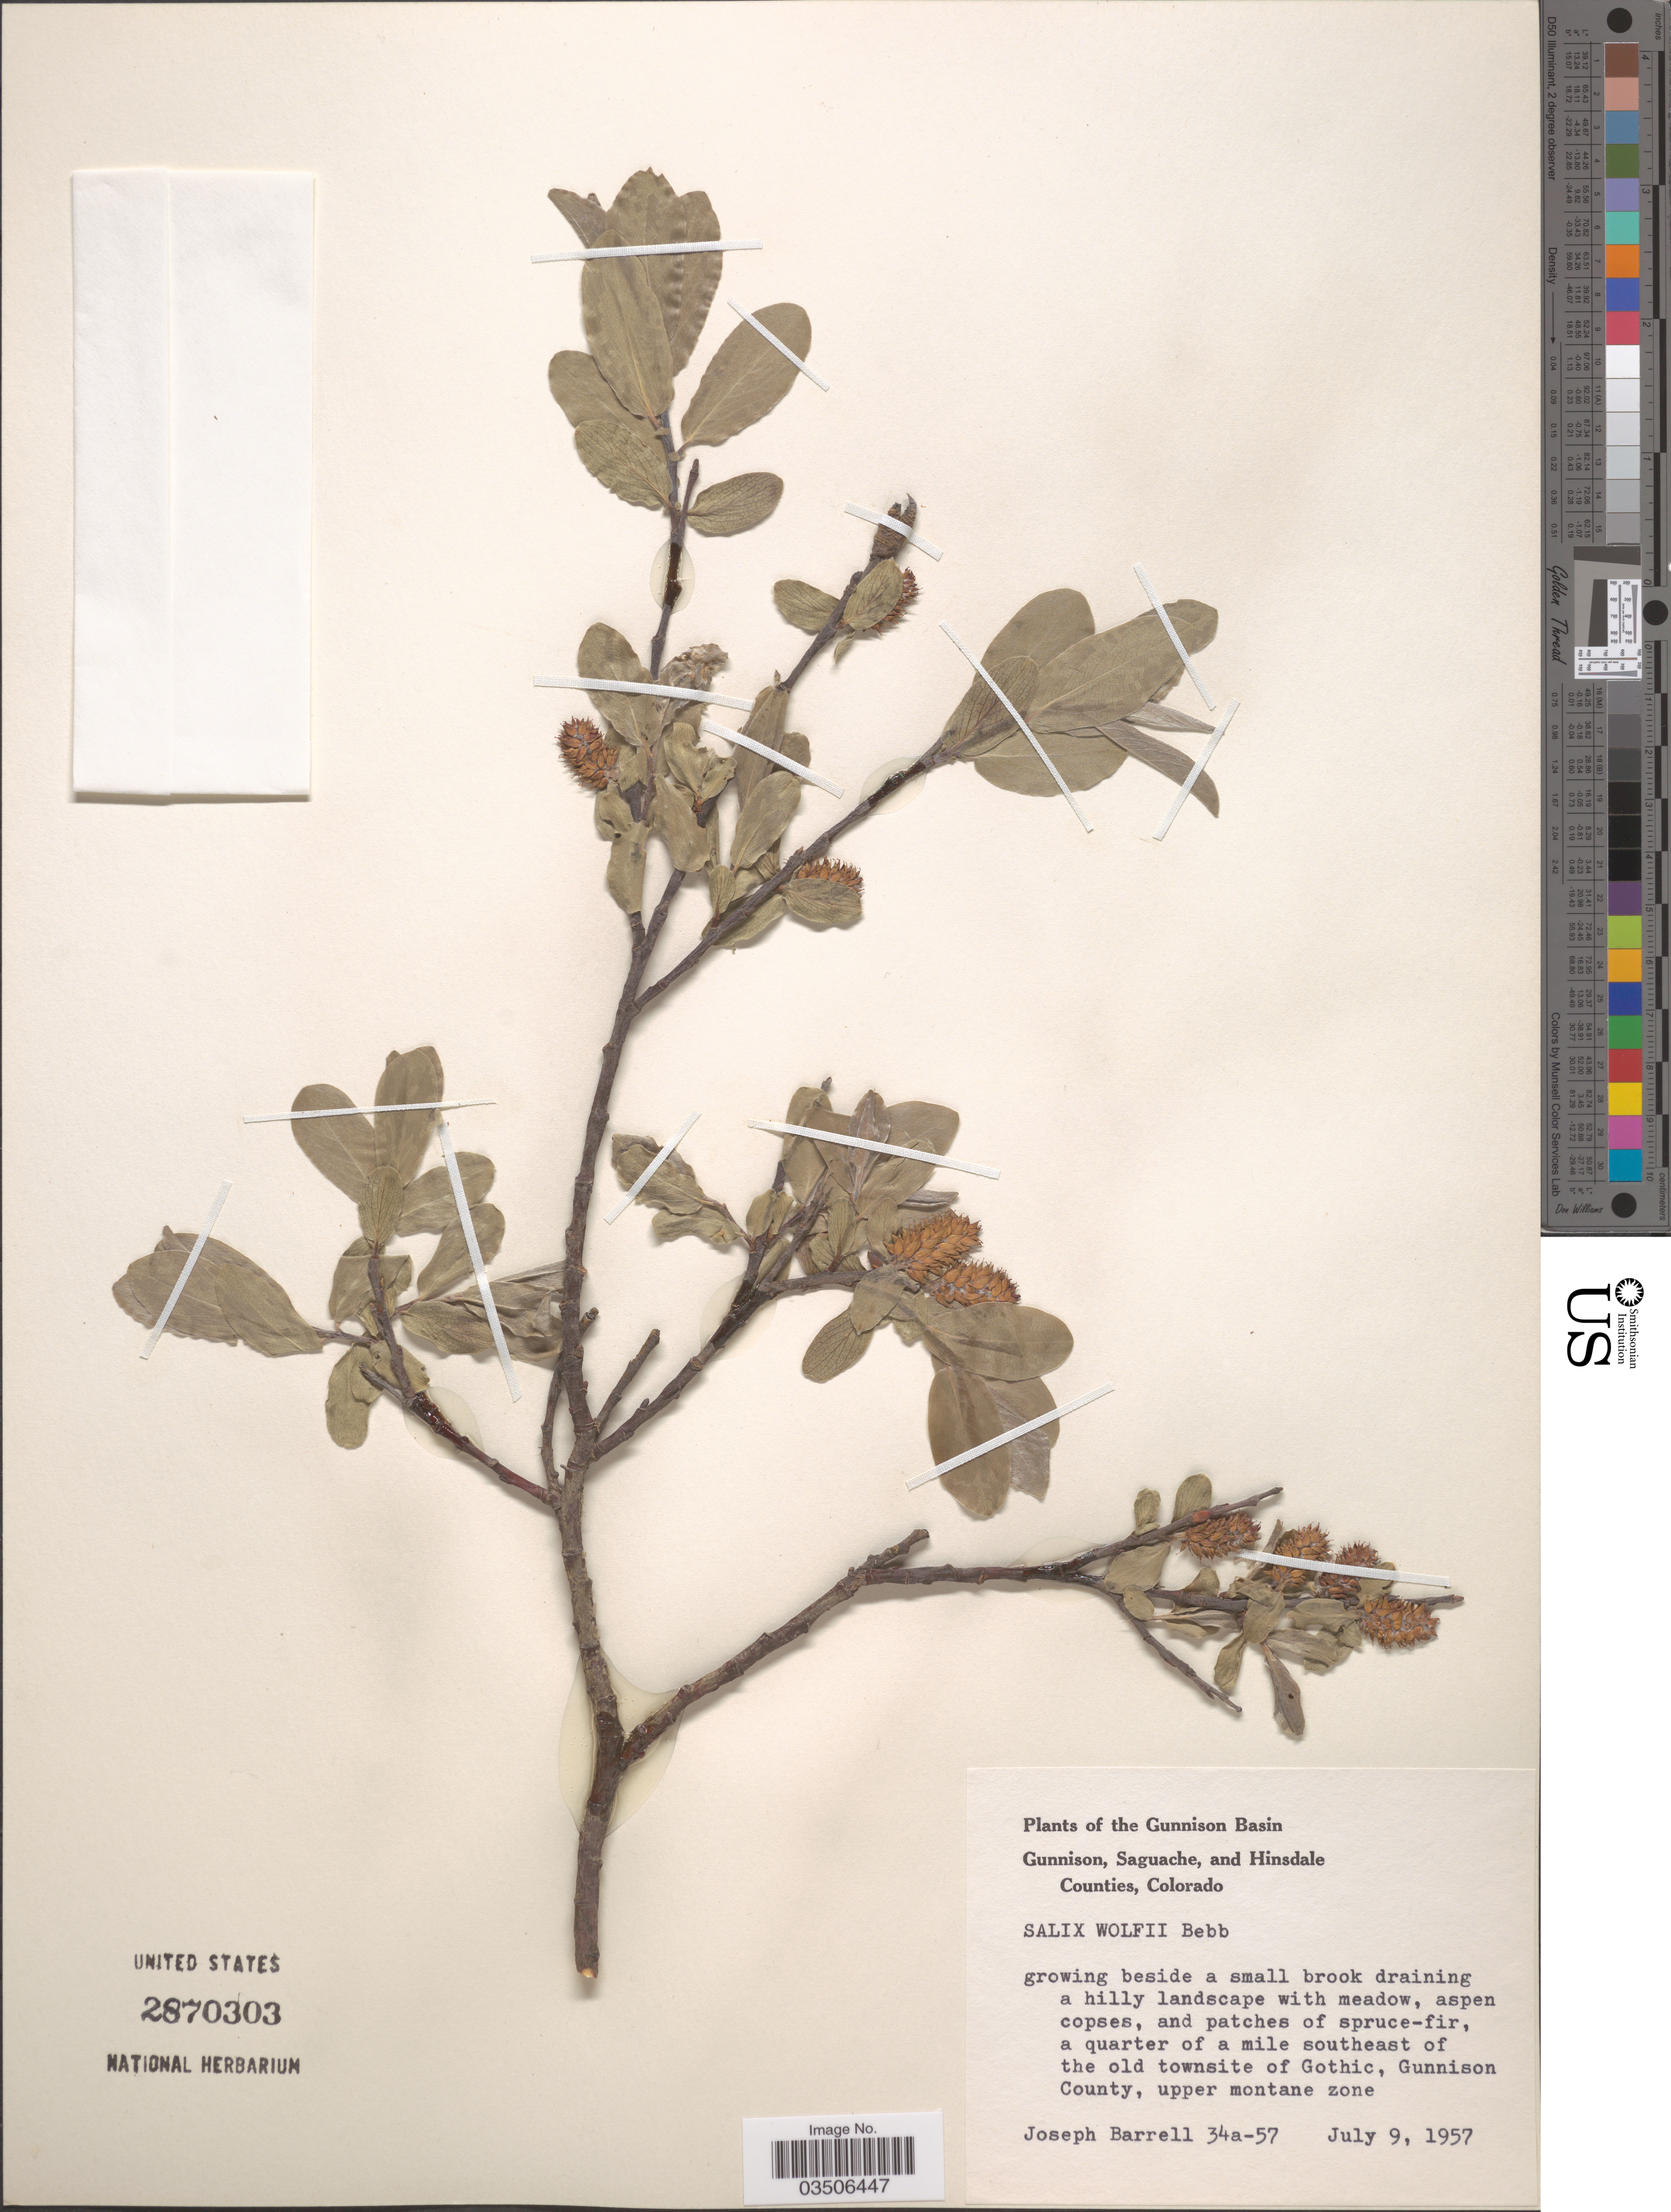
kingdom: Plantae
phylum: Tracheophyta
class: Magnoliopsida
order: Malpighiales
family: Salicaceae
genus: Salix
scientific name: Salix wolfii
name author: Bebb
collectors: J. Barrell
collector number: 34a-57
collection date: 1957-07-09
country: United States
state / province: Colorado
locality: Gunnison Basin. A quarter of a mile southeast of the old townsite of Gothic, Gunnison County, upper montane zone.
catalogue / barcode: US 2870303